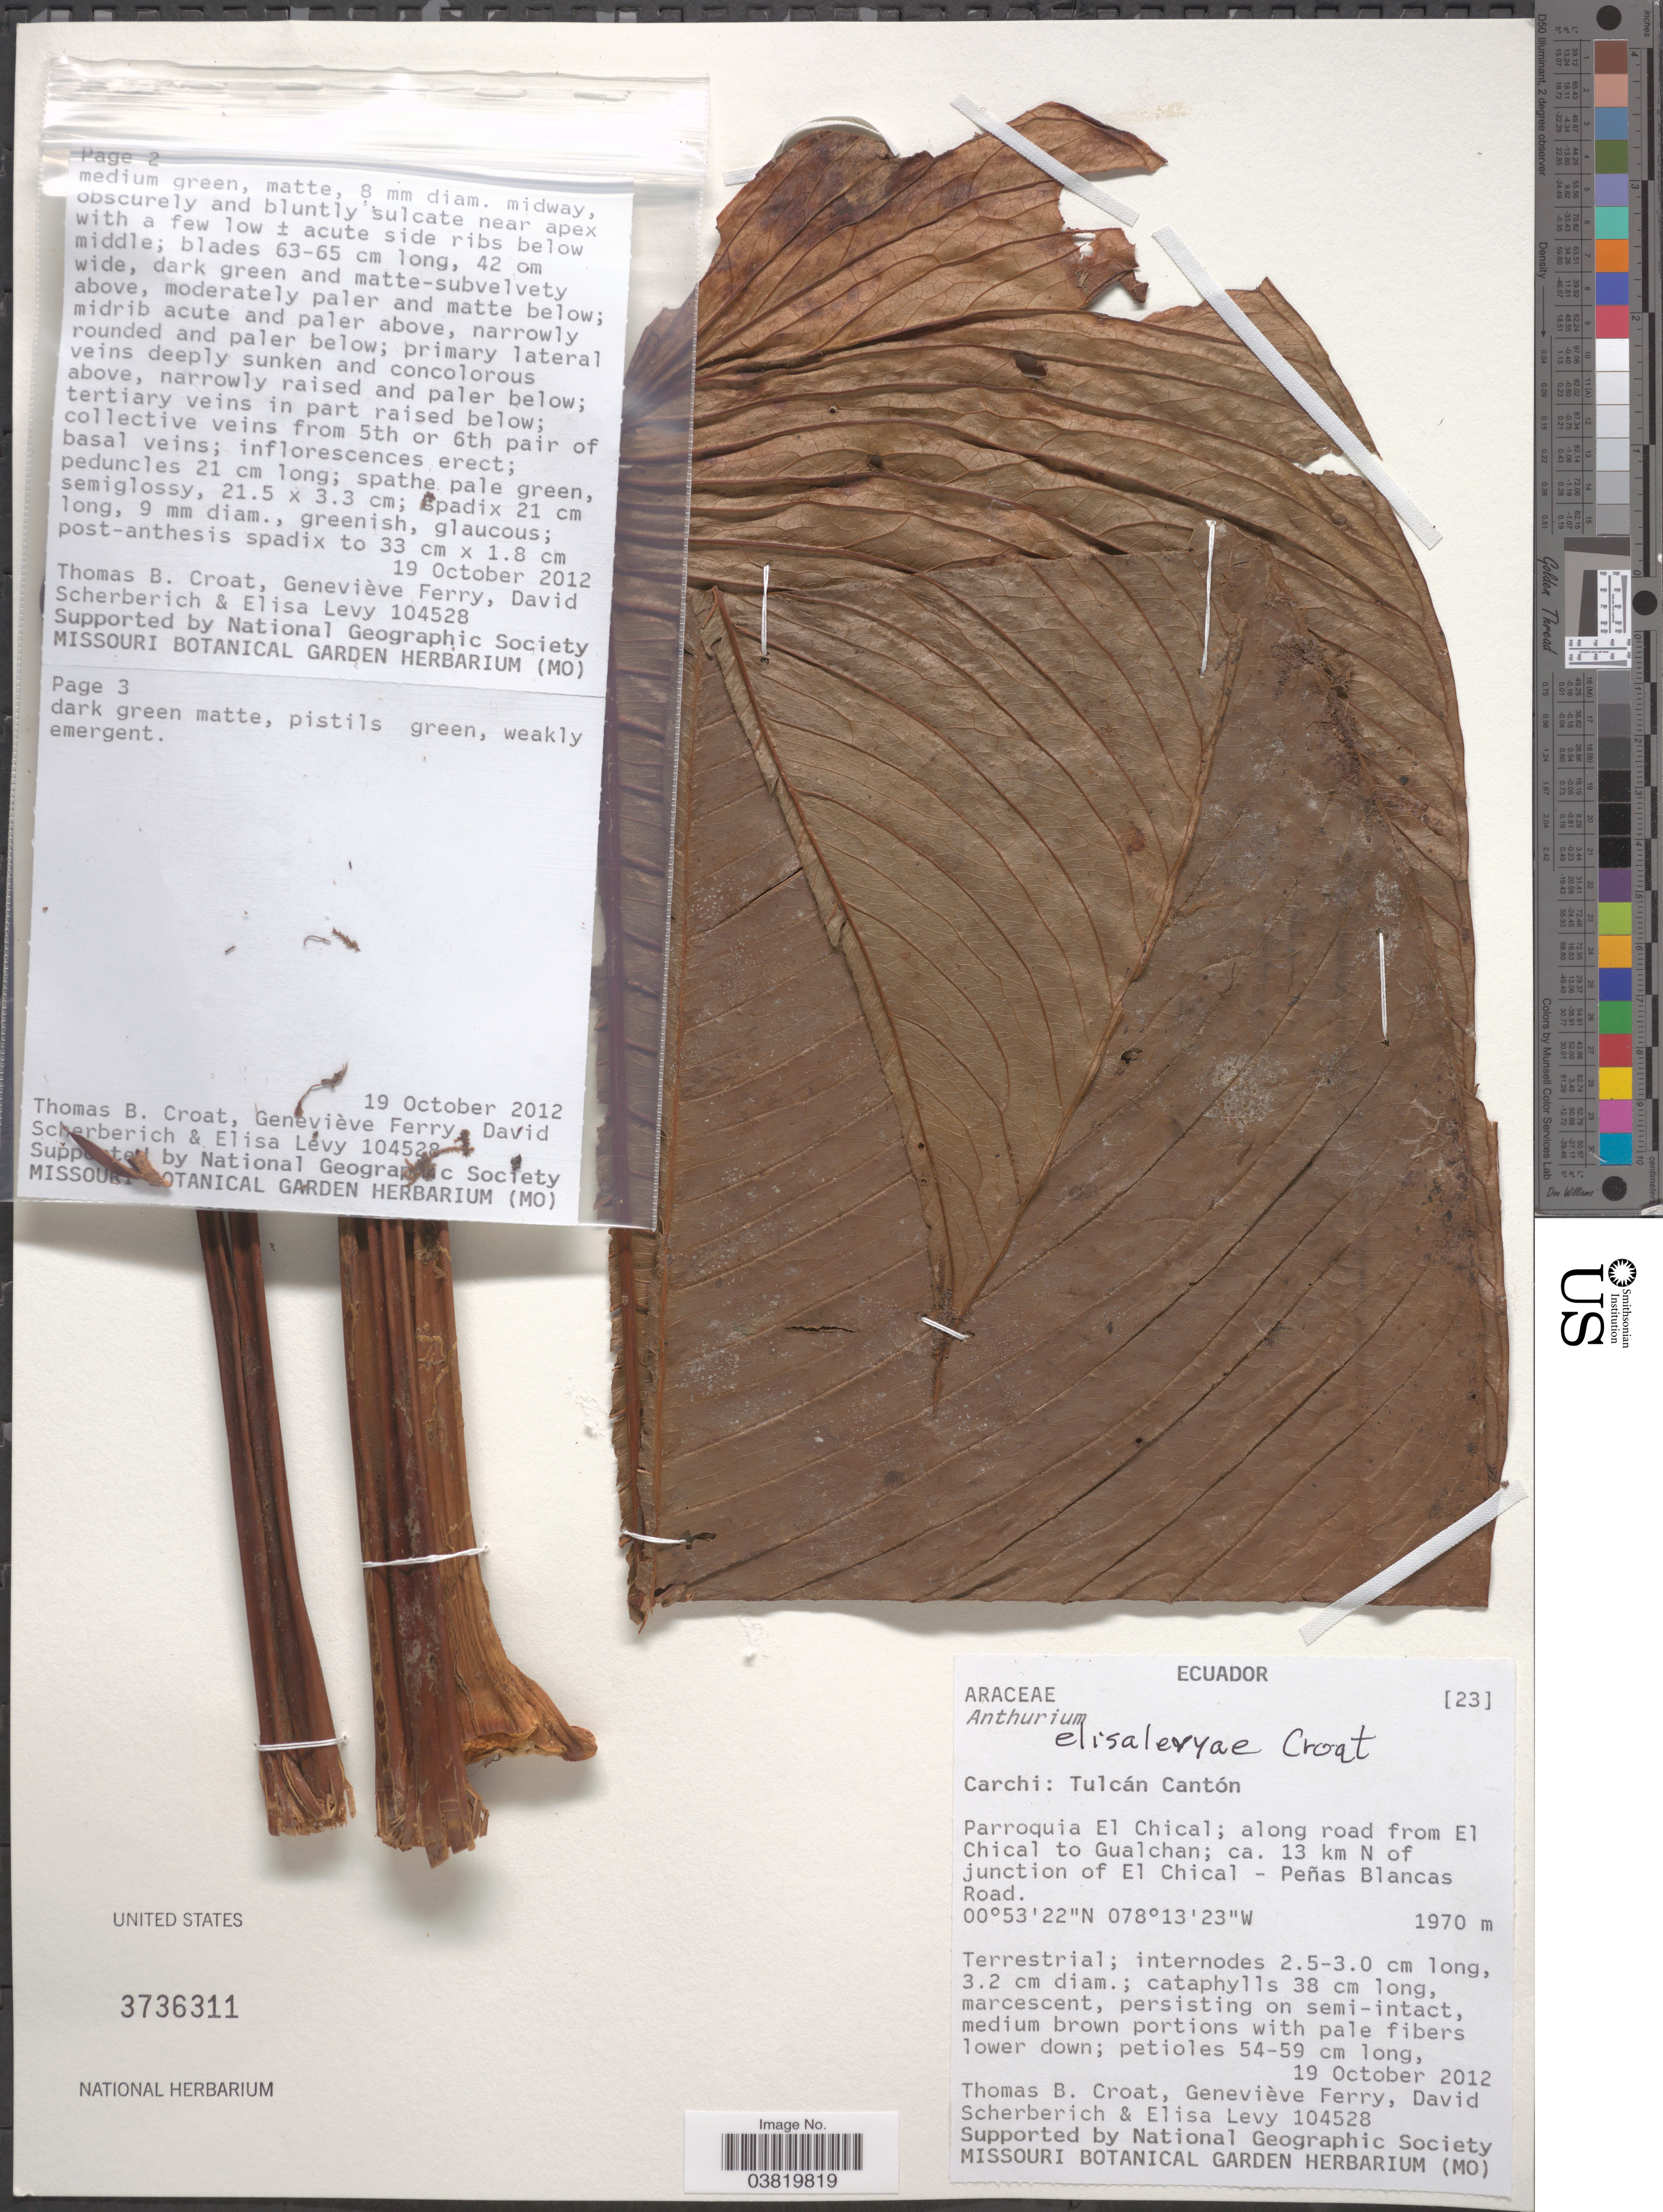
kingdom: Plantae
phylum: Tracheophyta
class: Liliopsida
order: Alismatales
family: Araceae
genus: Anthurium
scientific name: Anthurium elisalevyae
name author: Croat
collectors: T. B. Croat, G. Ferry, D. Scherberich & E. Levy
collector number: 104528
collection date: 2012-10-19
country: Ecuador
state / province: Carchi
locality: Tulcán Cantón. Parroquia El Chical; along road from El Chical to Gualchan, ca. 13 km N of junction of El Chical - Peñas Blancas Road.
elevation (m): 1970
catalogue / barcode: US 3736311